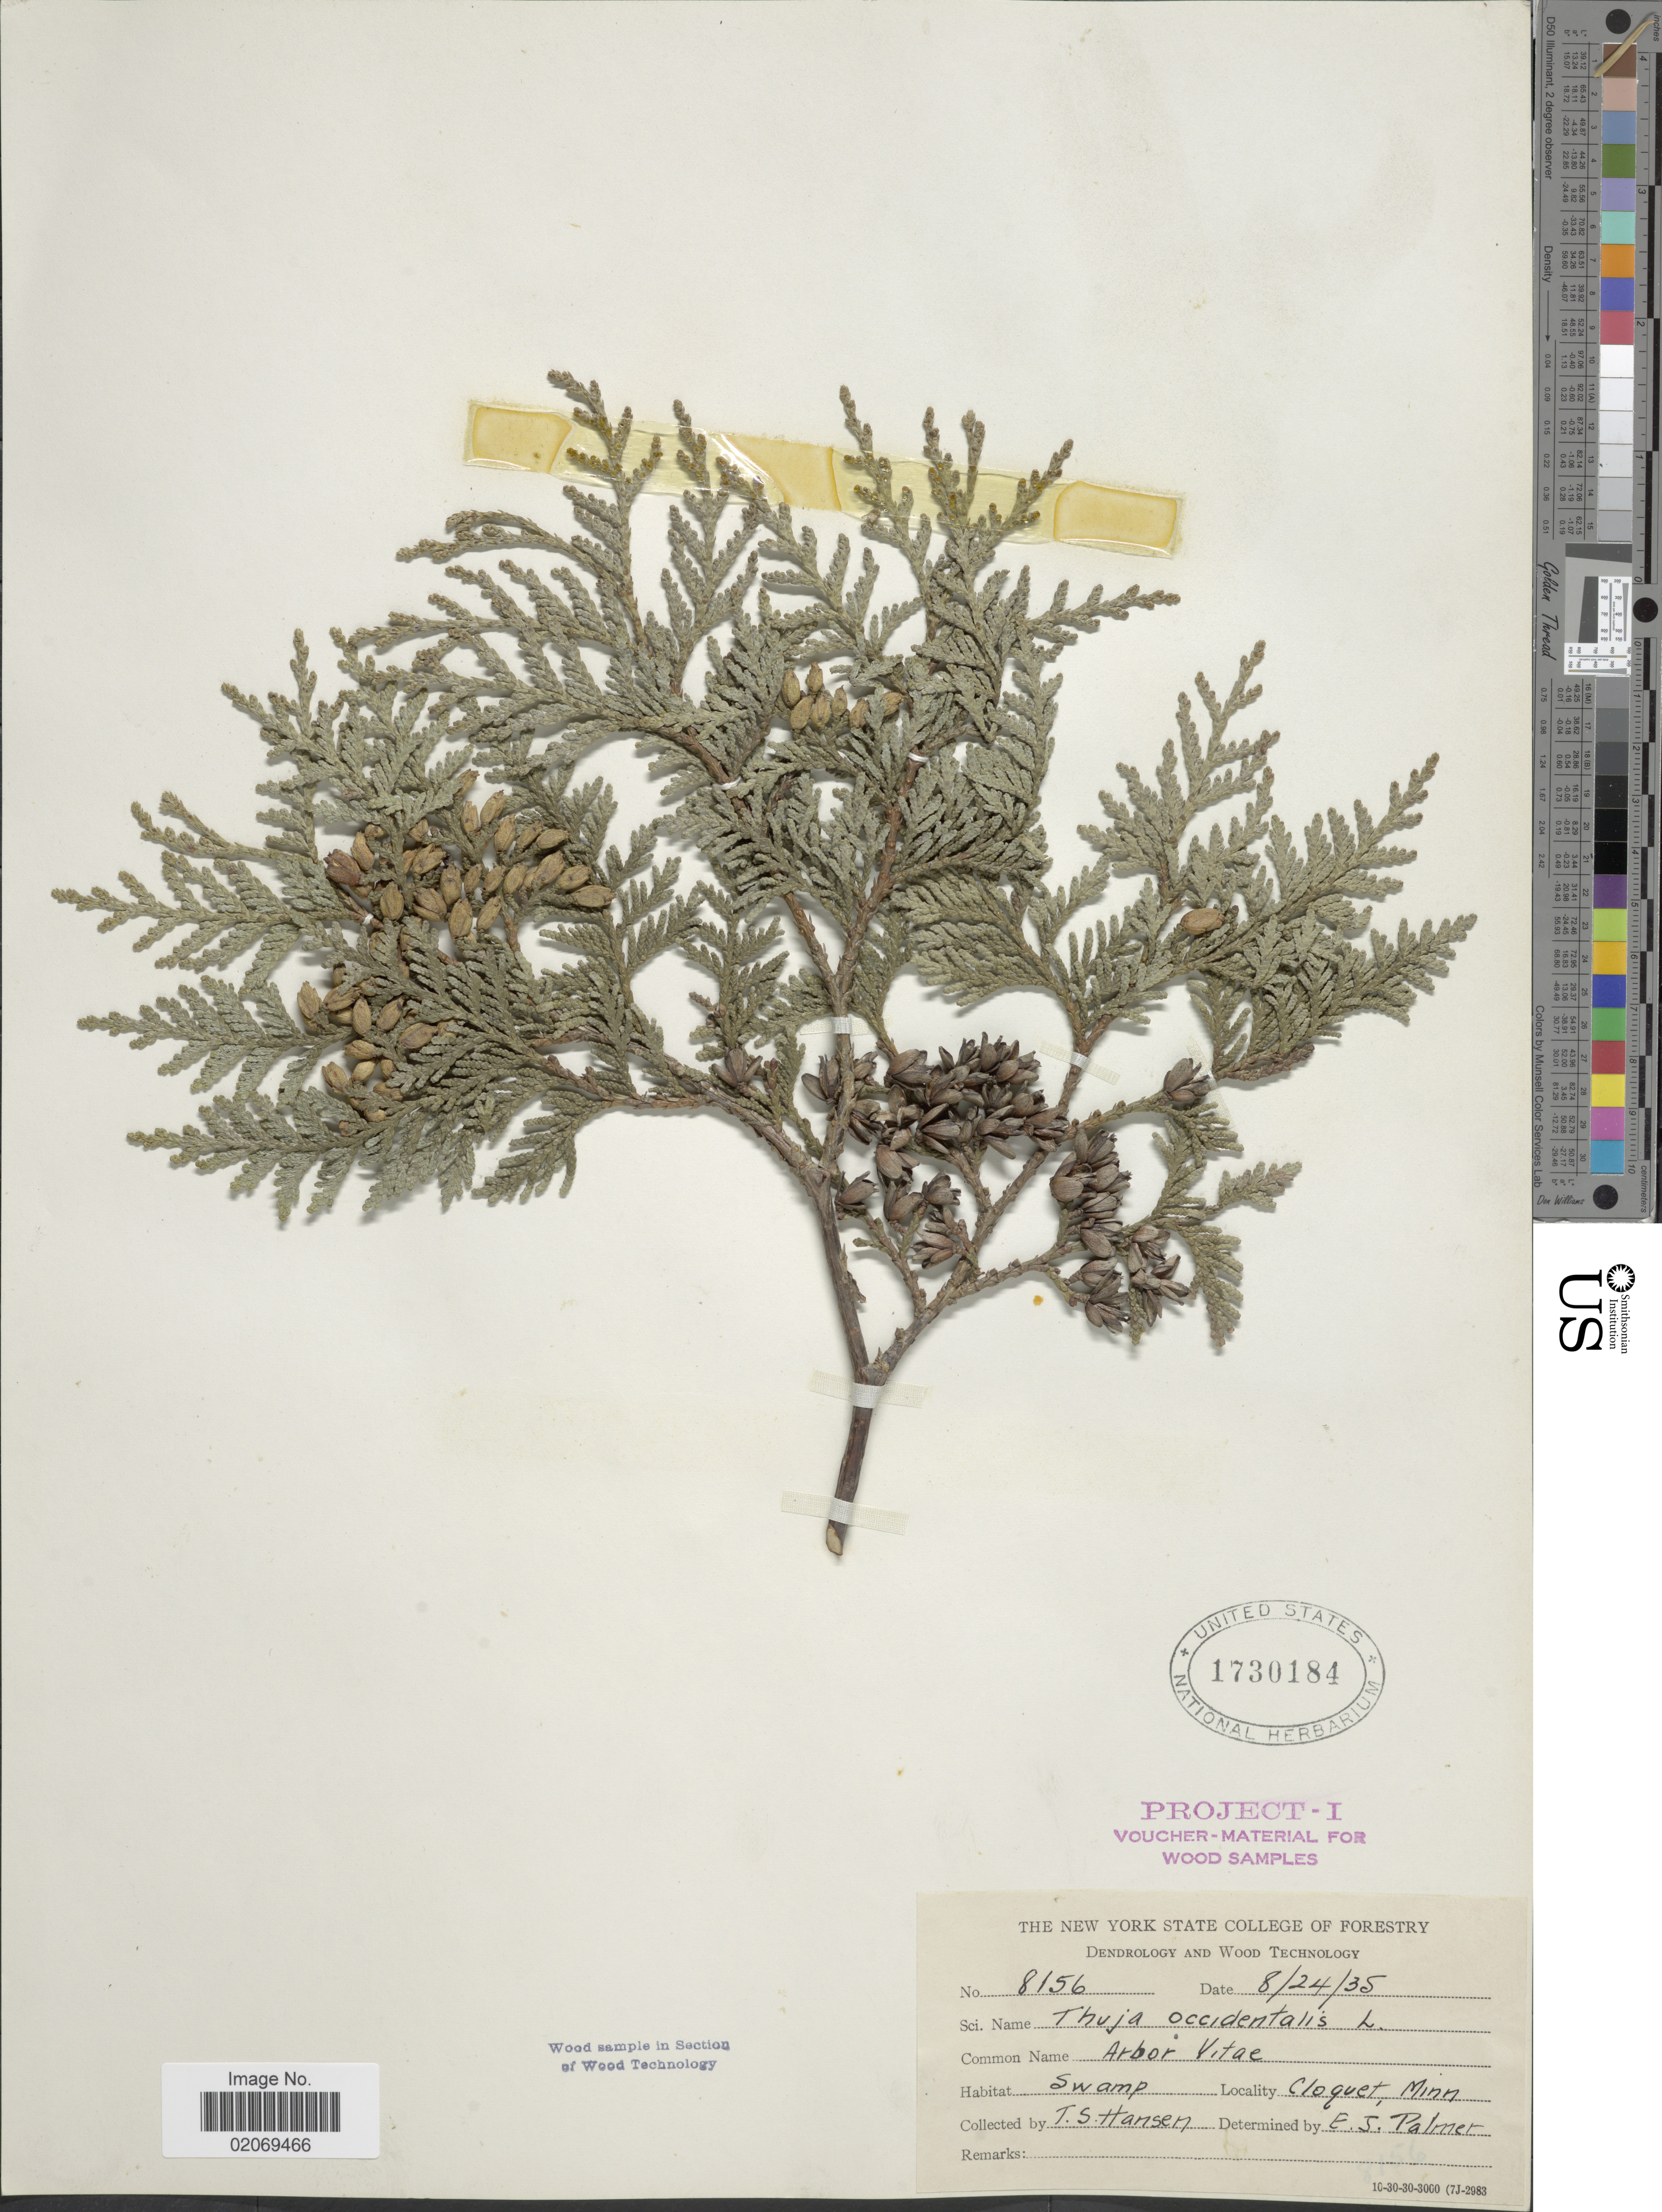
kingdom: Plantae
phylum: Tracheophyta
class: Pinopsida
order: Pinales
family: Cupressaceae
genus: Thuja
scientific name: Thuja occidentalis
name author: L.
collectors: T. Hansen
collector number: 8156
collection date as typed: Transcribed d/m/y: 24/8/35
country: United States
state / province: Minnesota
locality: Arbor Viate, Swamp, Cloquet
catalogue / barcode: US 1730184